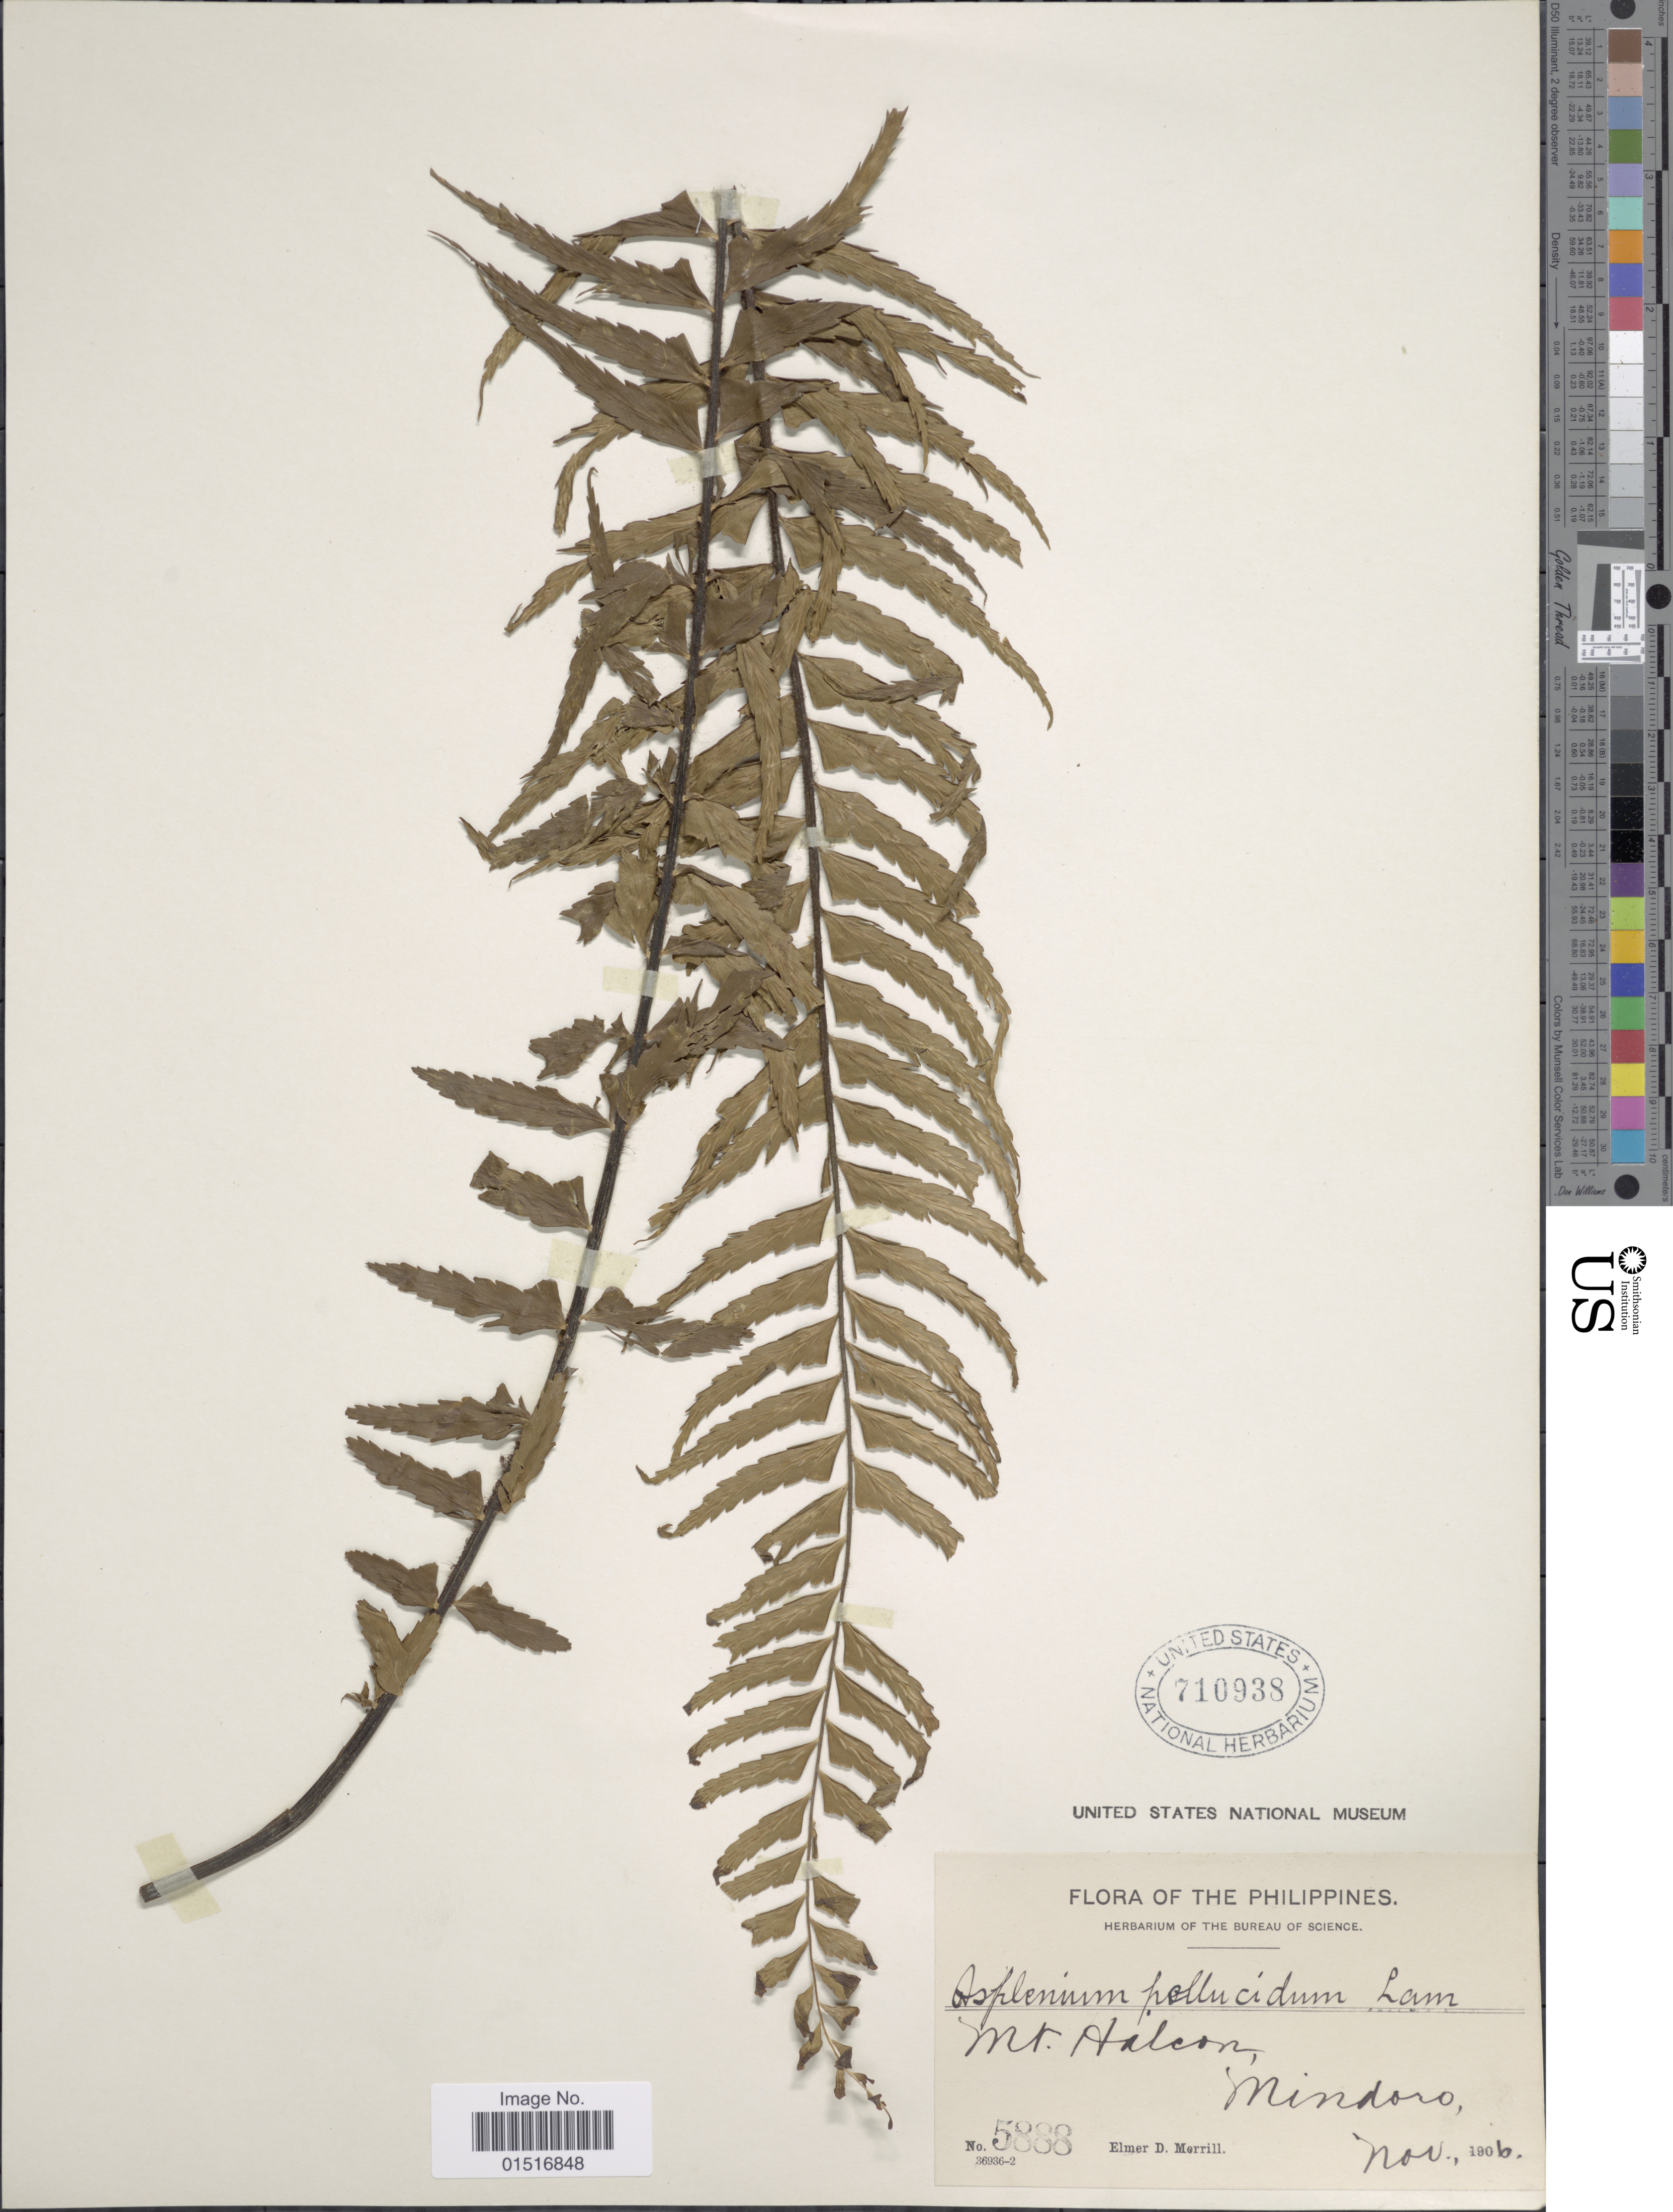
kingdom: Plantae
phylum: Tracheophyta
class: Polypodiopsida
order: Polypodiales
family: Aspleniaceae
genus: Asplenium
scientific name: Asplenium pellucidum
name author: Lam.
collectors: E. D. Merrill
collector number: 5888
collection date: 1906-11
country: Philippines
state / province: Mimaropa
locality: Mt. Halcon, Mindoro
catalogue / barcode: US 710938